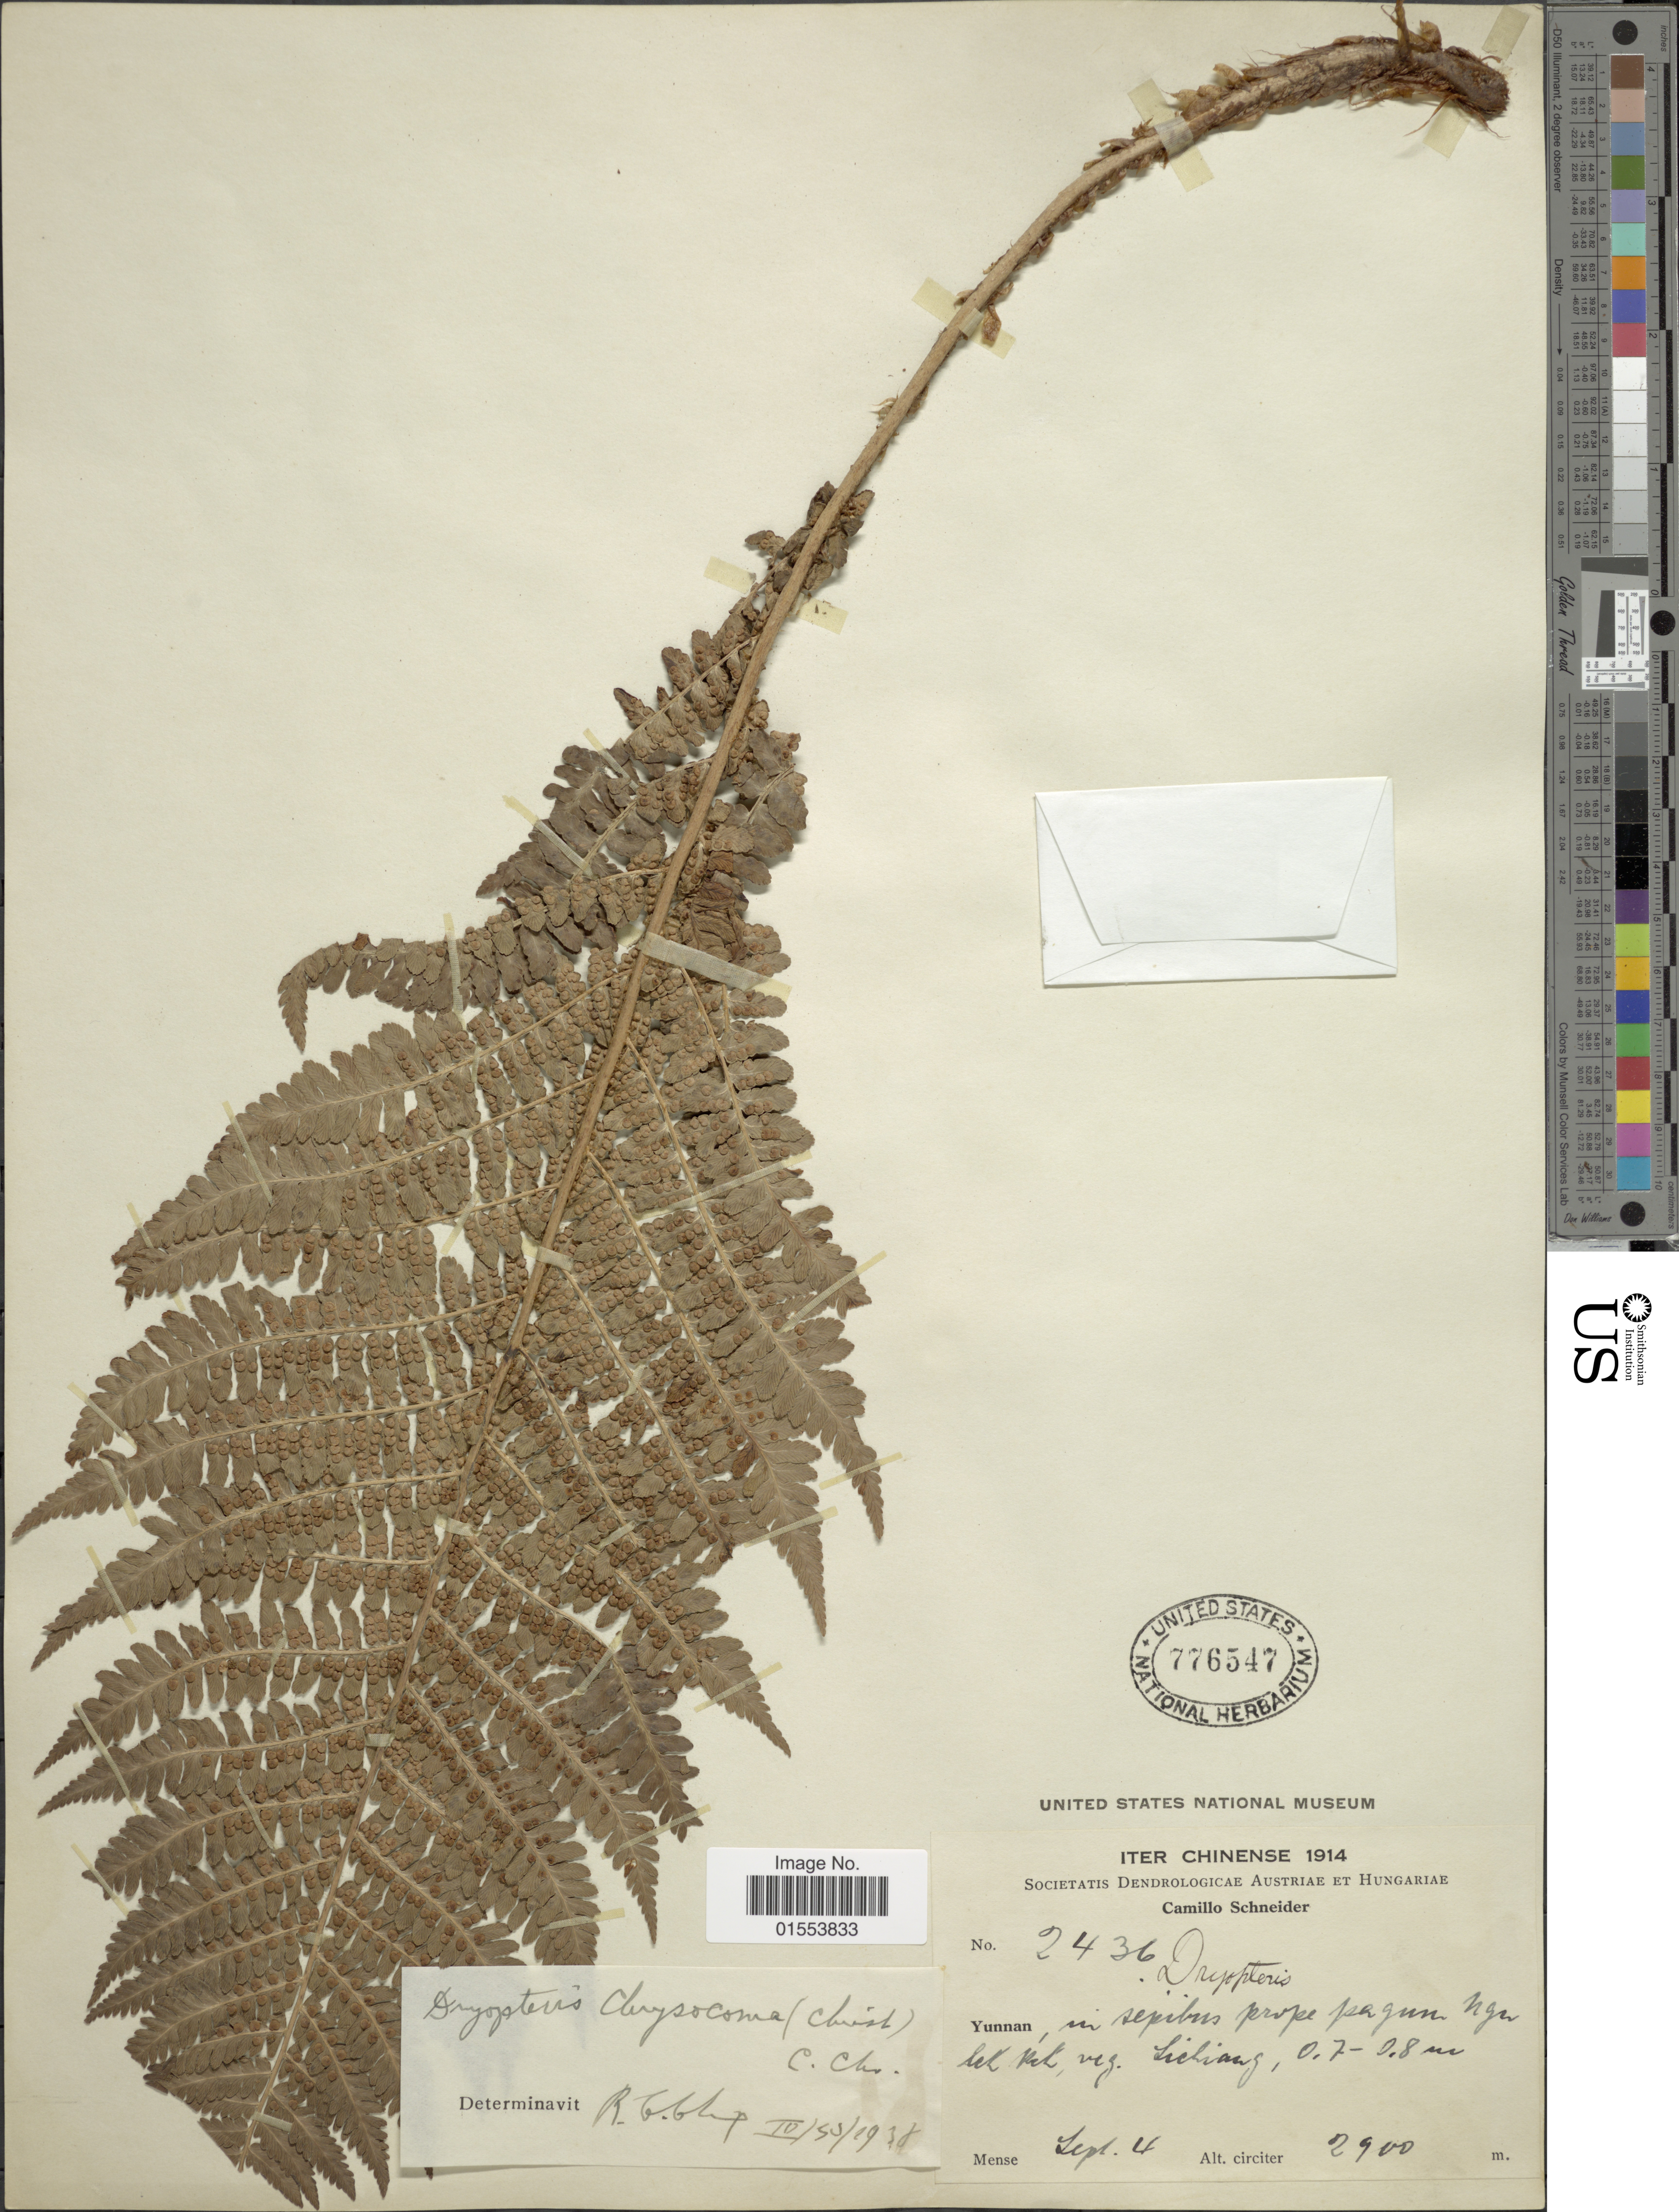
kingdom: Plantae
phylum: Tracheophyta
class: Polypodiopsida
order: Polypodiales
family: Dryopteridaceae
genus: Dryopteris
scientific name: Dryopteris chrysocoma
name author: (Christ) C. Chr.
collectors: C. K. Schneider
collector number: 2436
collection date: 1914-09-04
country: China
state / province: Yunnan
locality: Yunnan, in sepibus prope pagum ngn lek rek, veg. Lichiang. [interpreted]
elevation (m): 2900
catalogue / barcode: US 776547